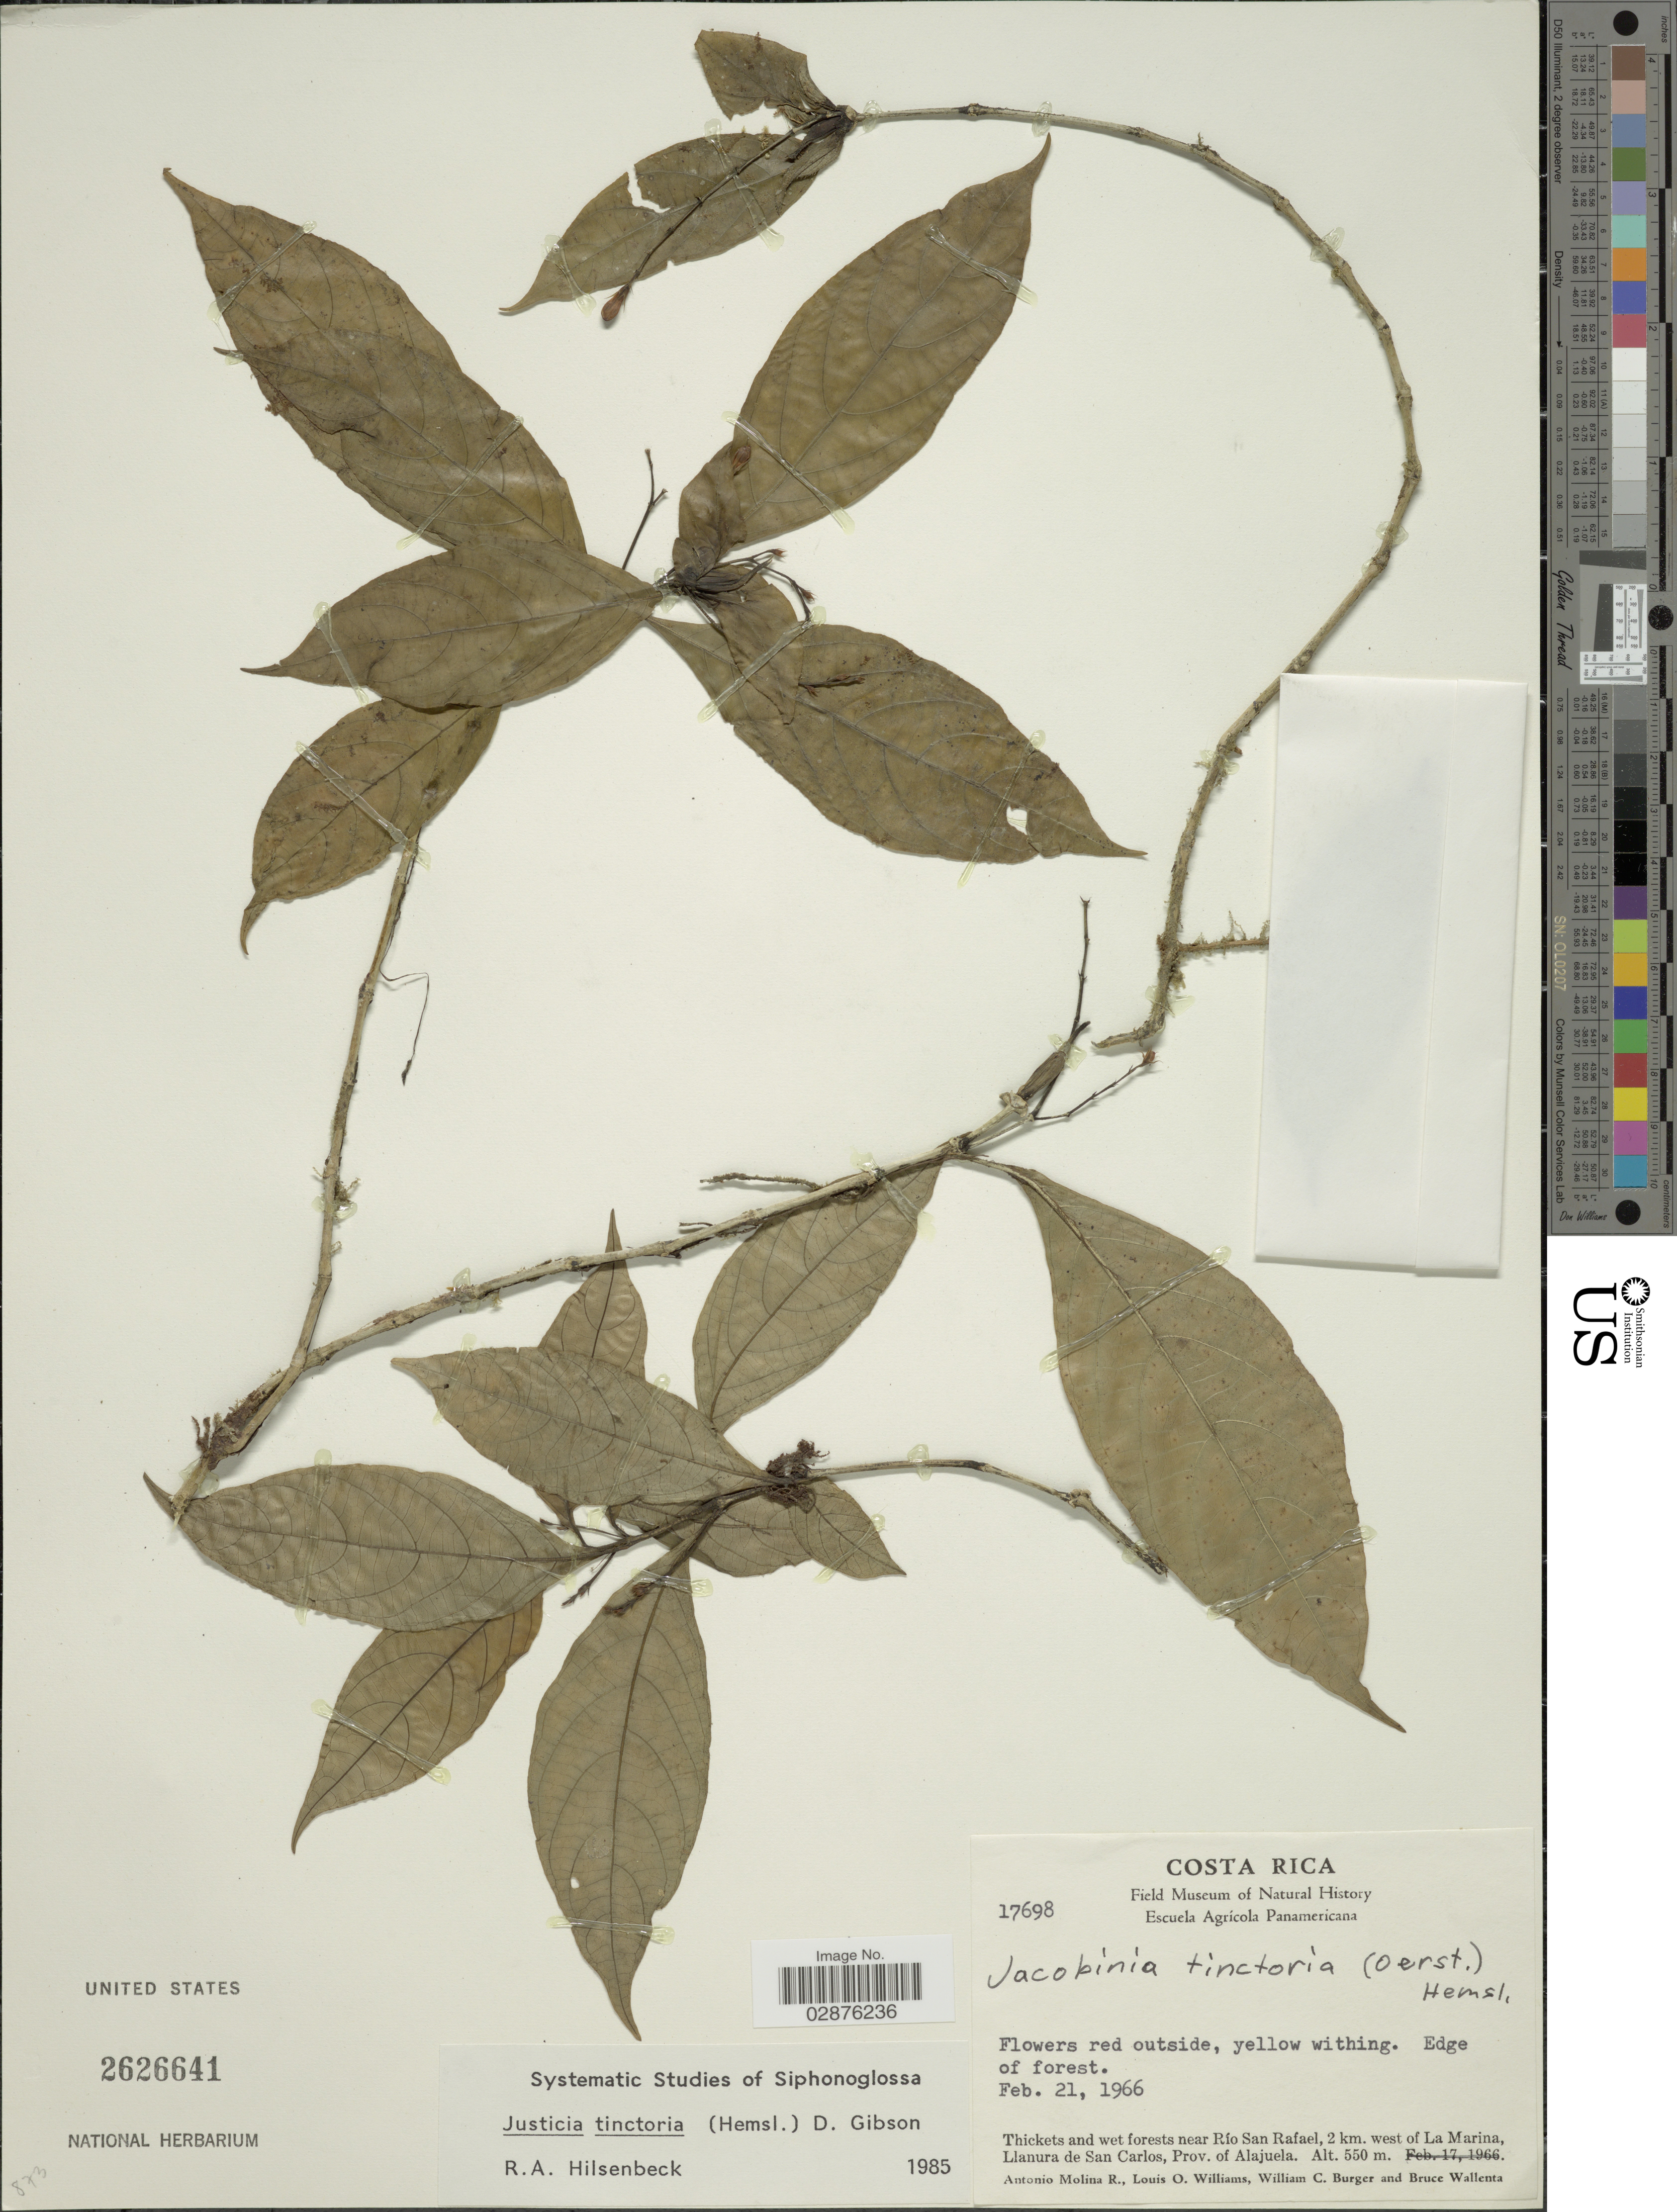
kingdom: Plantae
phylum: Tracheophyta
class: Magnoliopsida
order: Lamiales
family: Acanthaceae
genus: Justicia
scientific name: Justicia colorifera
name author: V.A.W. Graham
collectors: A. Molina R., L. O. Williams, W. Burger & B. Wallenta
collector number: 17698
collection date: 1966-02-21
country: Costa Rica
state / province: Alajuela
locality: Thickets and wet forests near Río San Rafael, 2 km. west of La Marina, Llanura de San Carlos.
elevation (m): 550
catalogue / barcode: US 2626641